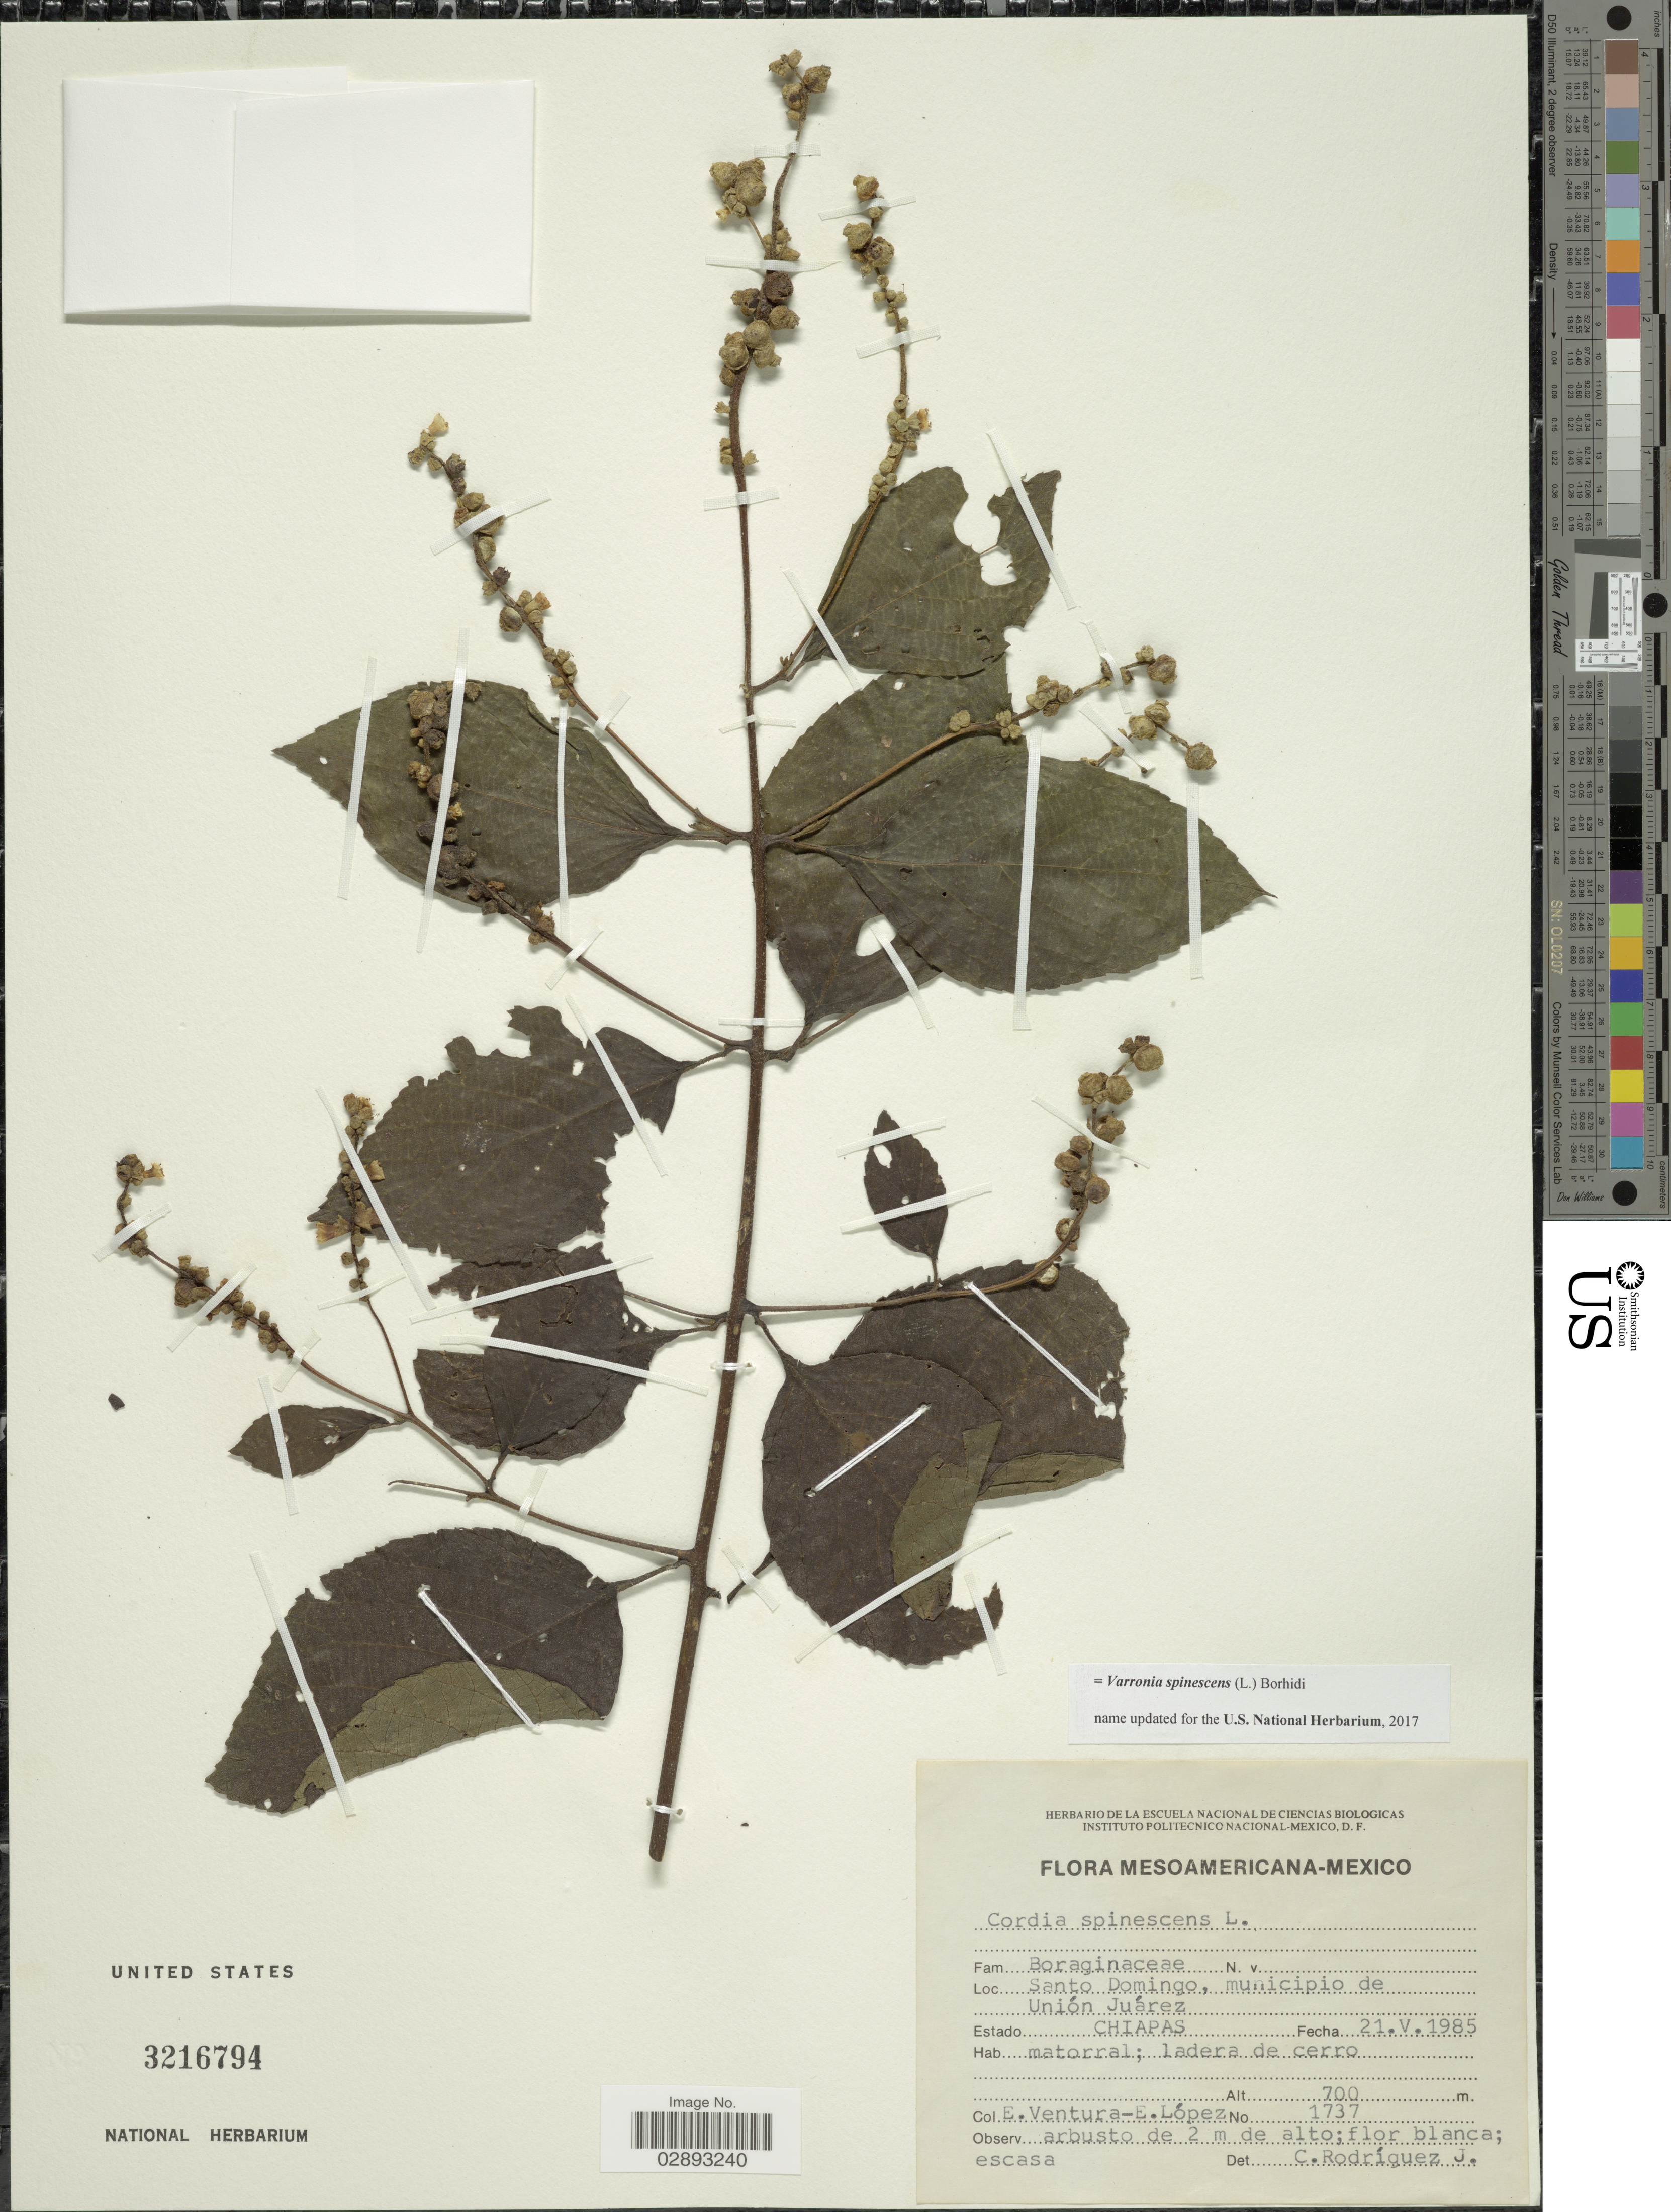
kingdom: Plantae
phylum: Tracheophyta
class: Magnoliopsida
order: Boraginales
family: Cordiaceae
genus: Varronia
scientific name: Varronia spinescens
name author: (L.) Borhidi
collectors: E. Ventura & E. López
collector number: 1737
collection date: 1985-05-21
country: Mexico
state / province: Chiapas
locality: Santo Domingo, municipio de Unión Juárez.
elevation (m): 700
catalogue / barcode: US 3216794